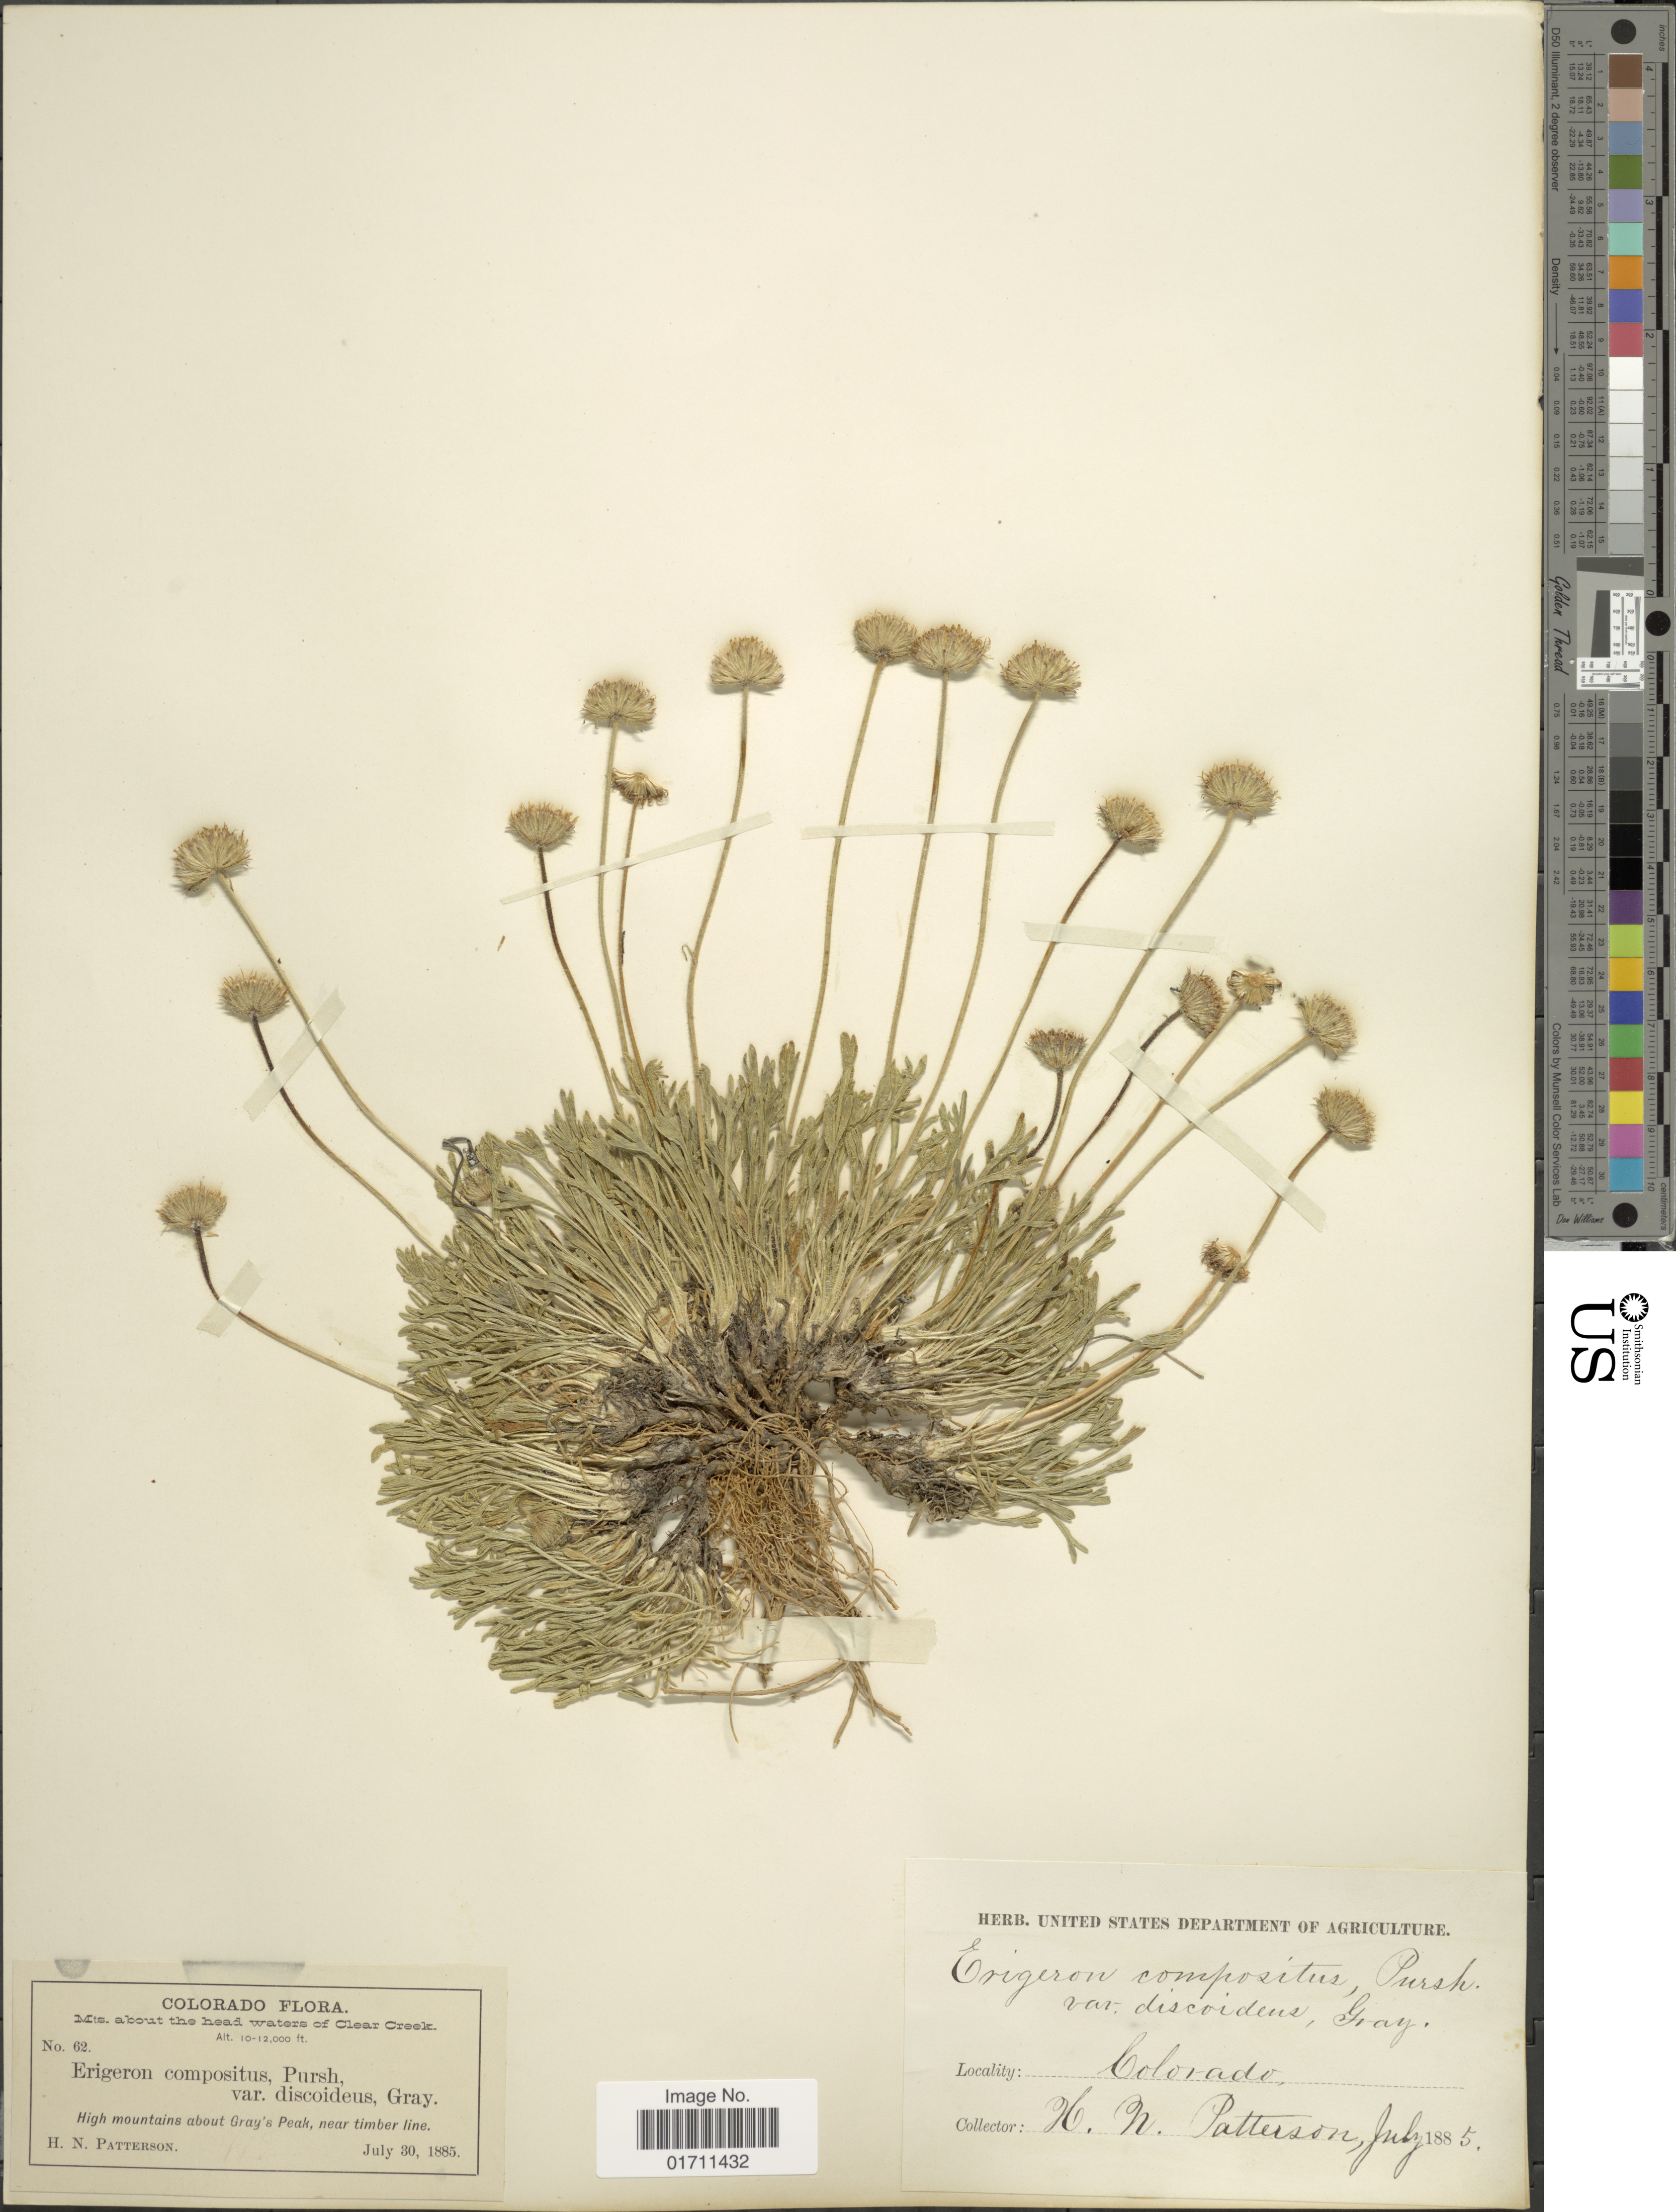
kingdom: Plantae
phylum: Tracheophyta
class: Magnoliopsida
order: Asterales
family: Asteraceae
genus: Erigeron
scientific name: Erigeron compositus subsp. discoideus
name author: (A. Gray) Piper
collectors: H. N. Patterson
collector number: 62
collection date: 1885-07-30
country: United States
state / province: Colorado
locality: Mts. about the head waters of Clear Creek, High mountains about Gray's Peak, near Timber line